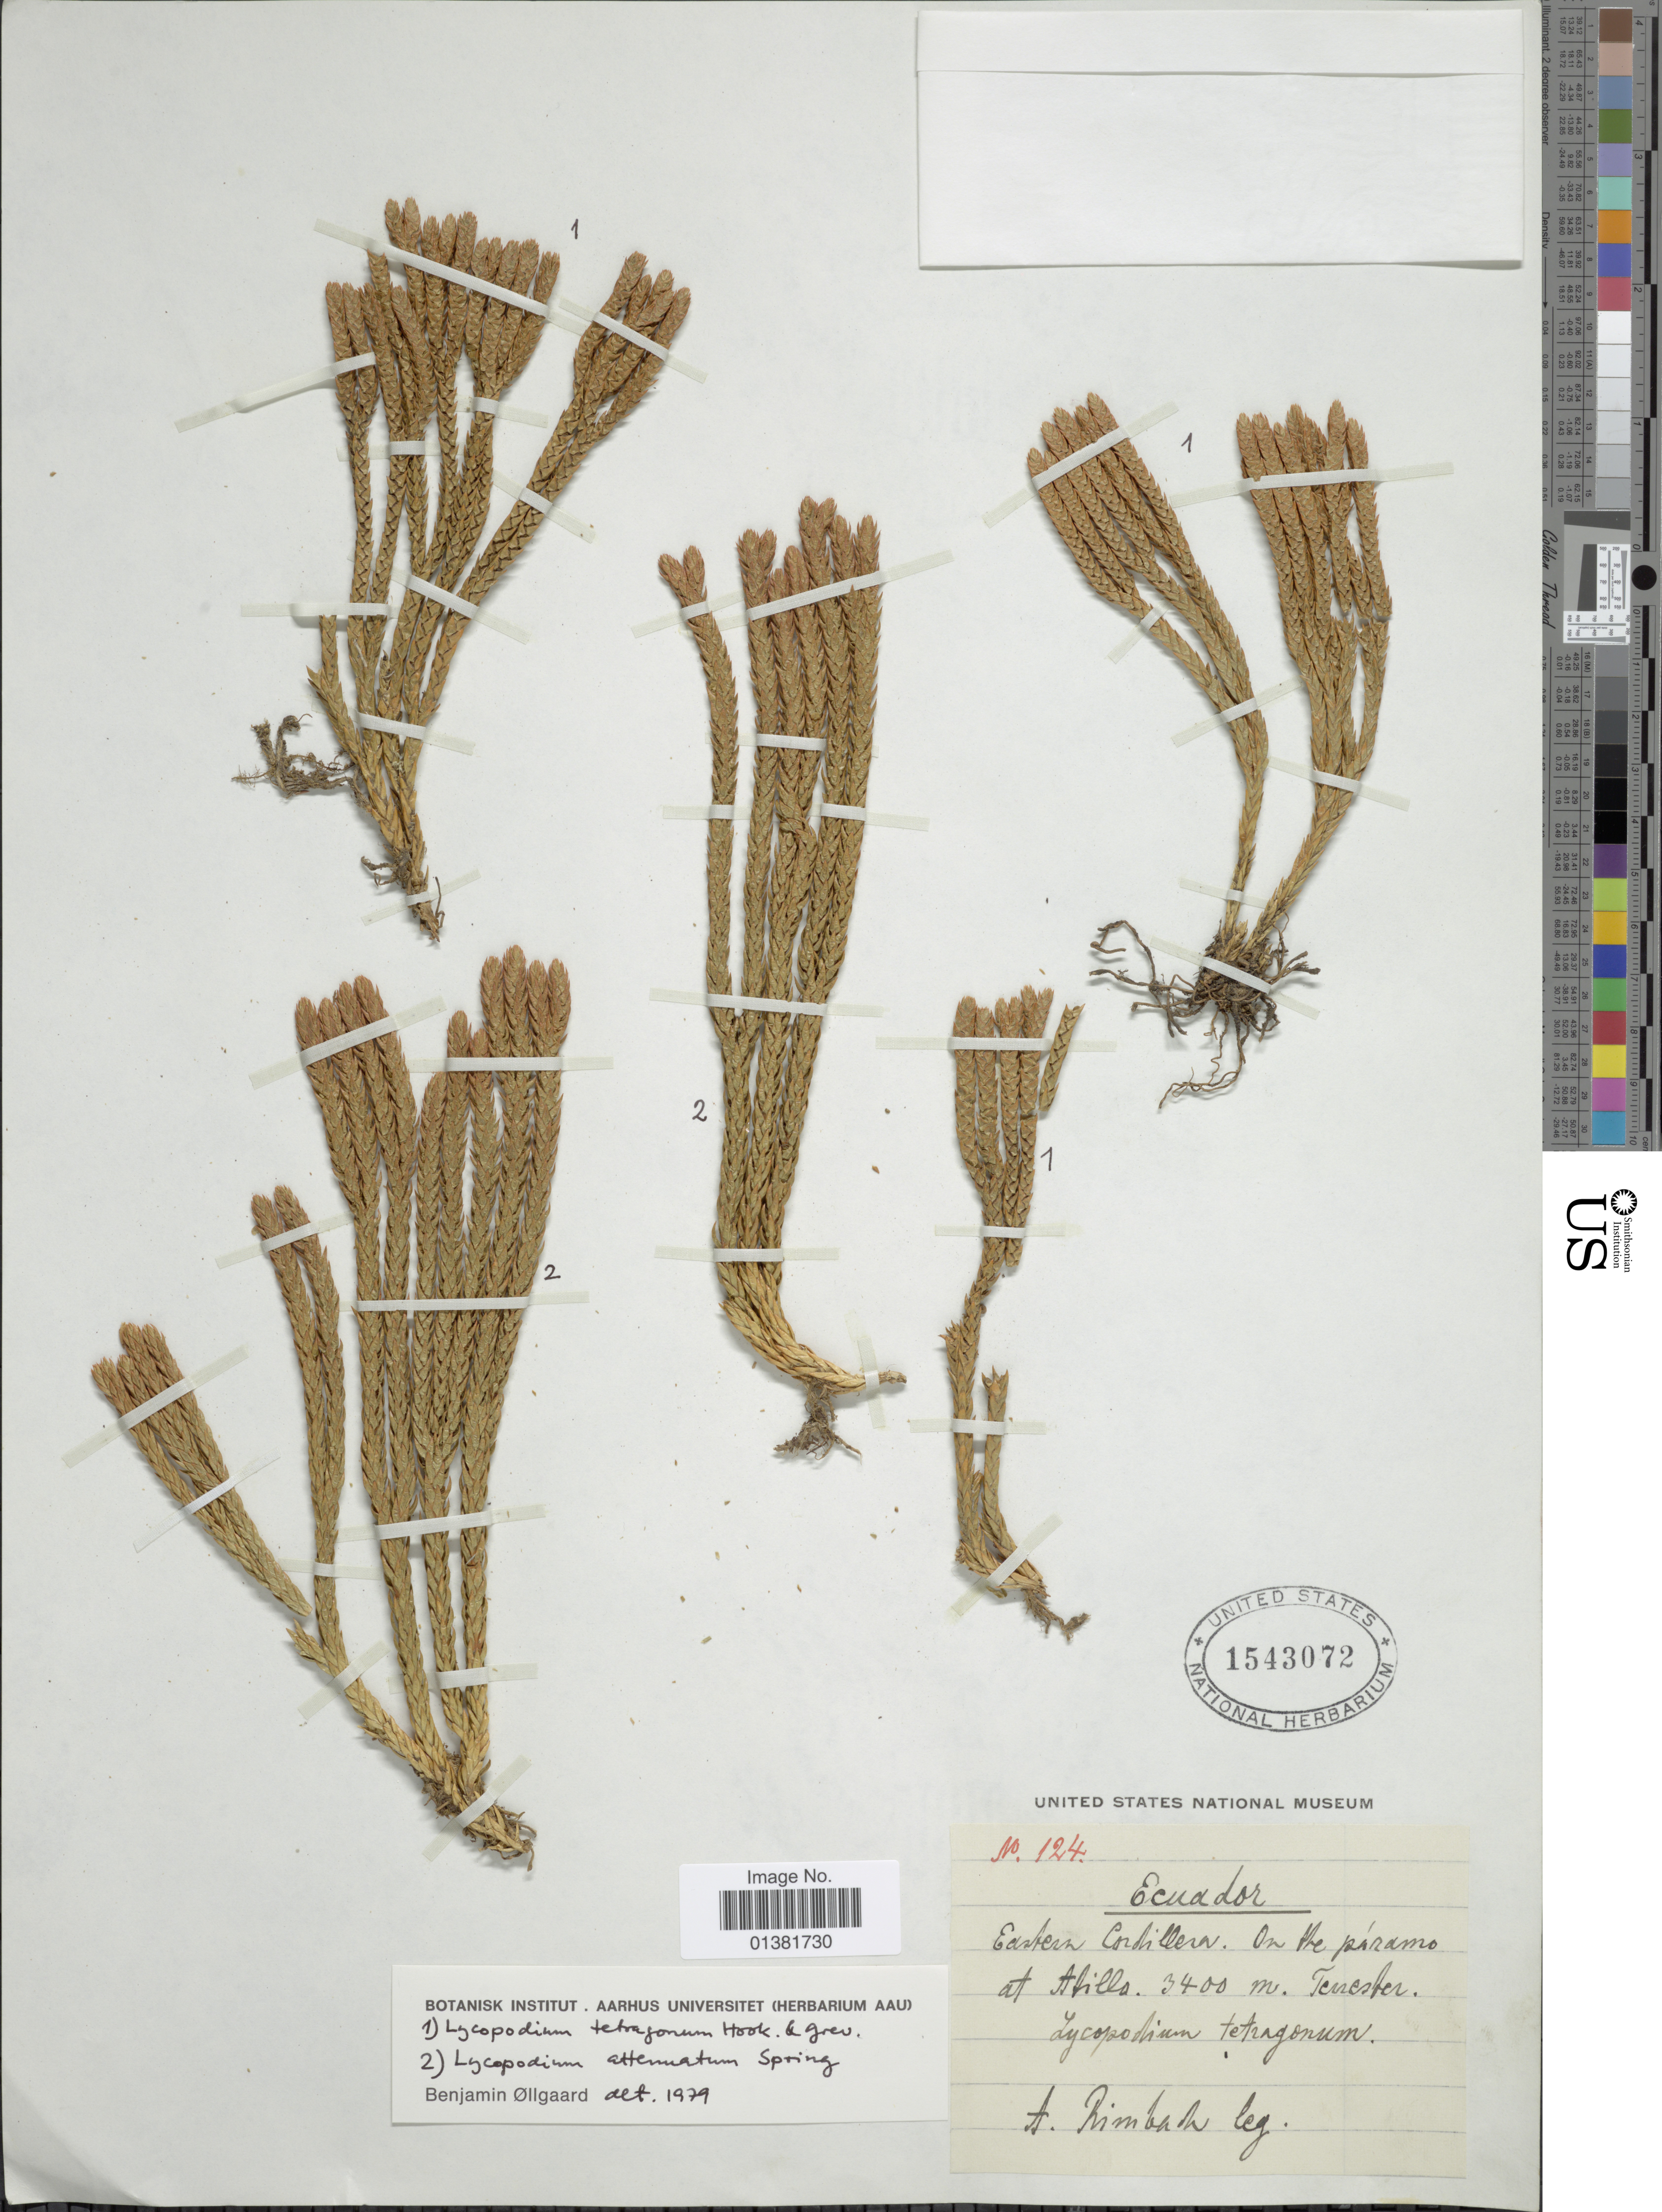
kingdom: Plantae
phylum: Tracheophyta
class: Lycopodiopsida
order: Lycopodiales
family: Lycopodiaceae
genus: Phlegmariurus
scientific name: Phlegmariurus attenuatus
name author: (Spring) B. Øllg.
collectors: A. Rimbach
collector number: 124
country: Ecuador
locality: Eastern Cordillera. On the páramo at Atillo, Tenester [interpreted]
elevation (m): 3400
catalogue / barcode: US 1543072